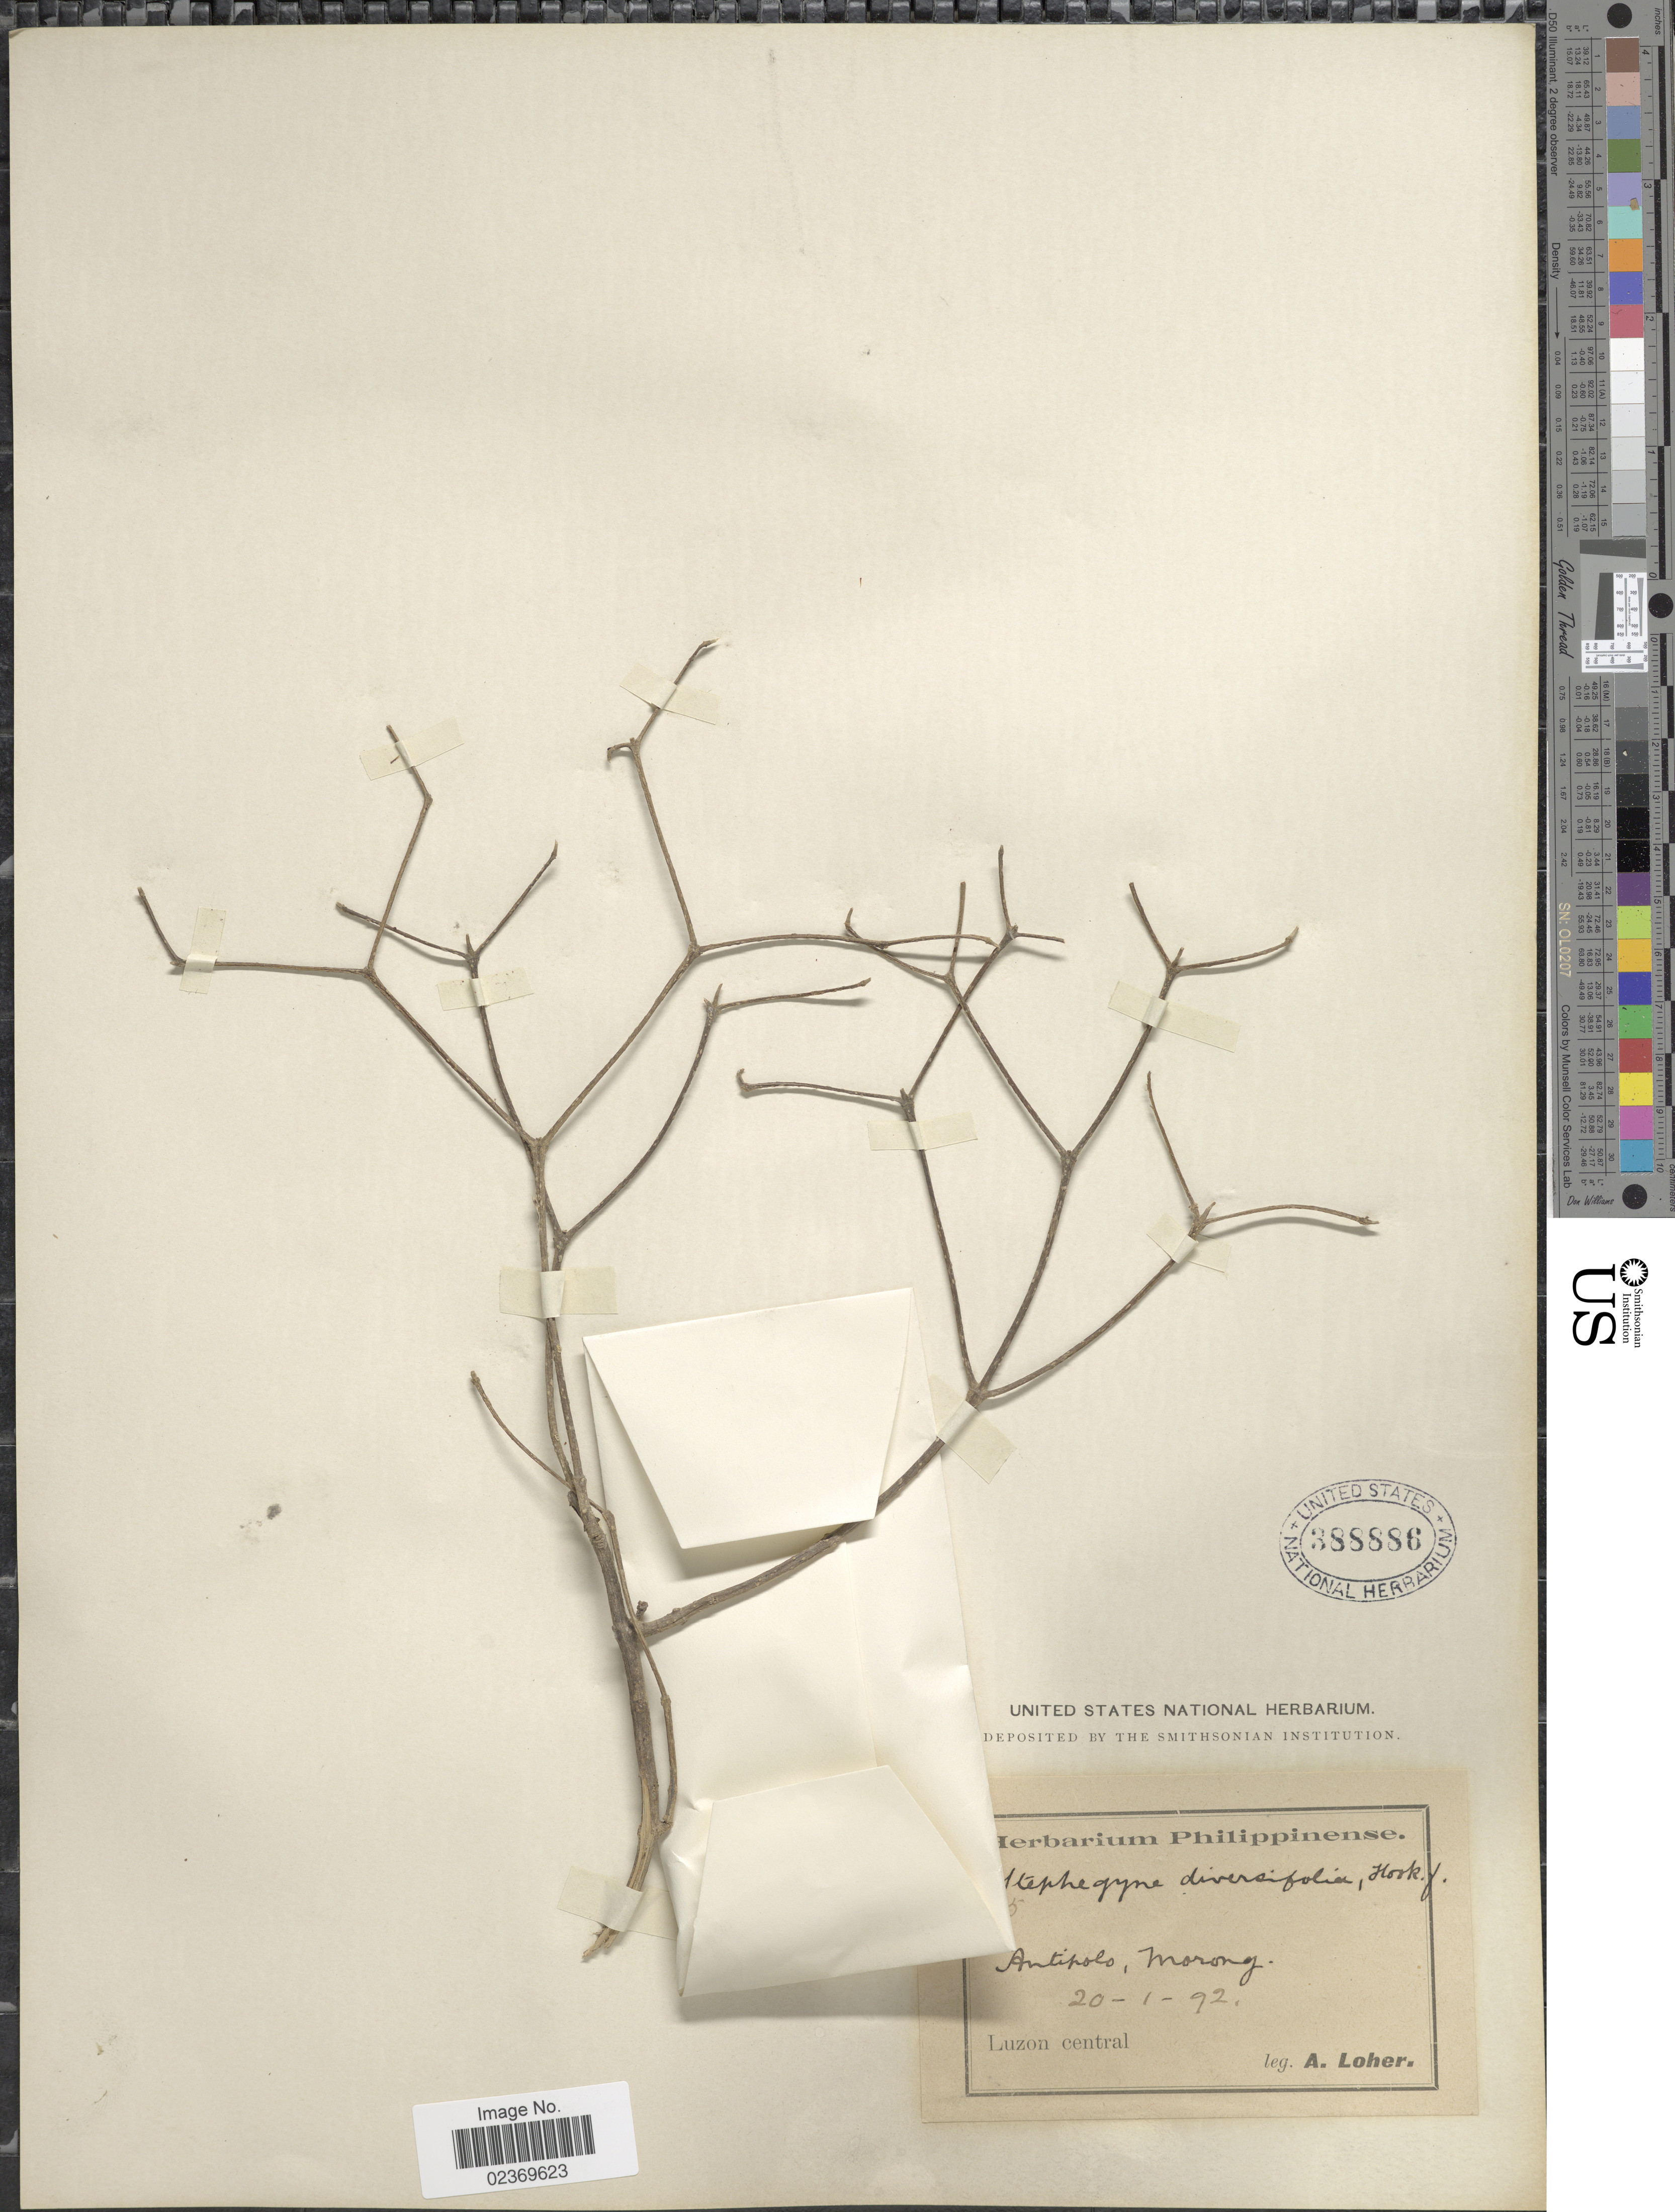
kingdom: Plantae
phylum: Tracheophyta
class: Magnoliopsida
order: Gentianales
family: Rubiaceae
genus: Mitragyna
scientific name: Mitragyna rotundifolia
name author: (Roxb.) Kuntze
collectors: A. Loher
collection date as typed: Transcribed d/m/y: 20/1/92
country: Philippines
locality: Antipolo, Morong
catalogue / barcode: US 388886